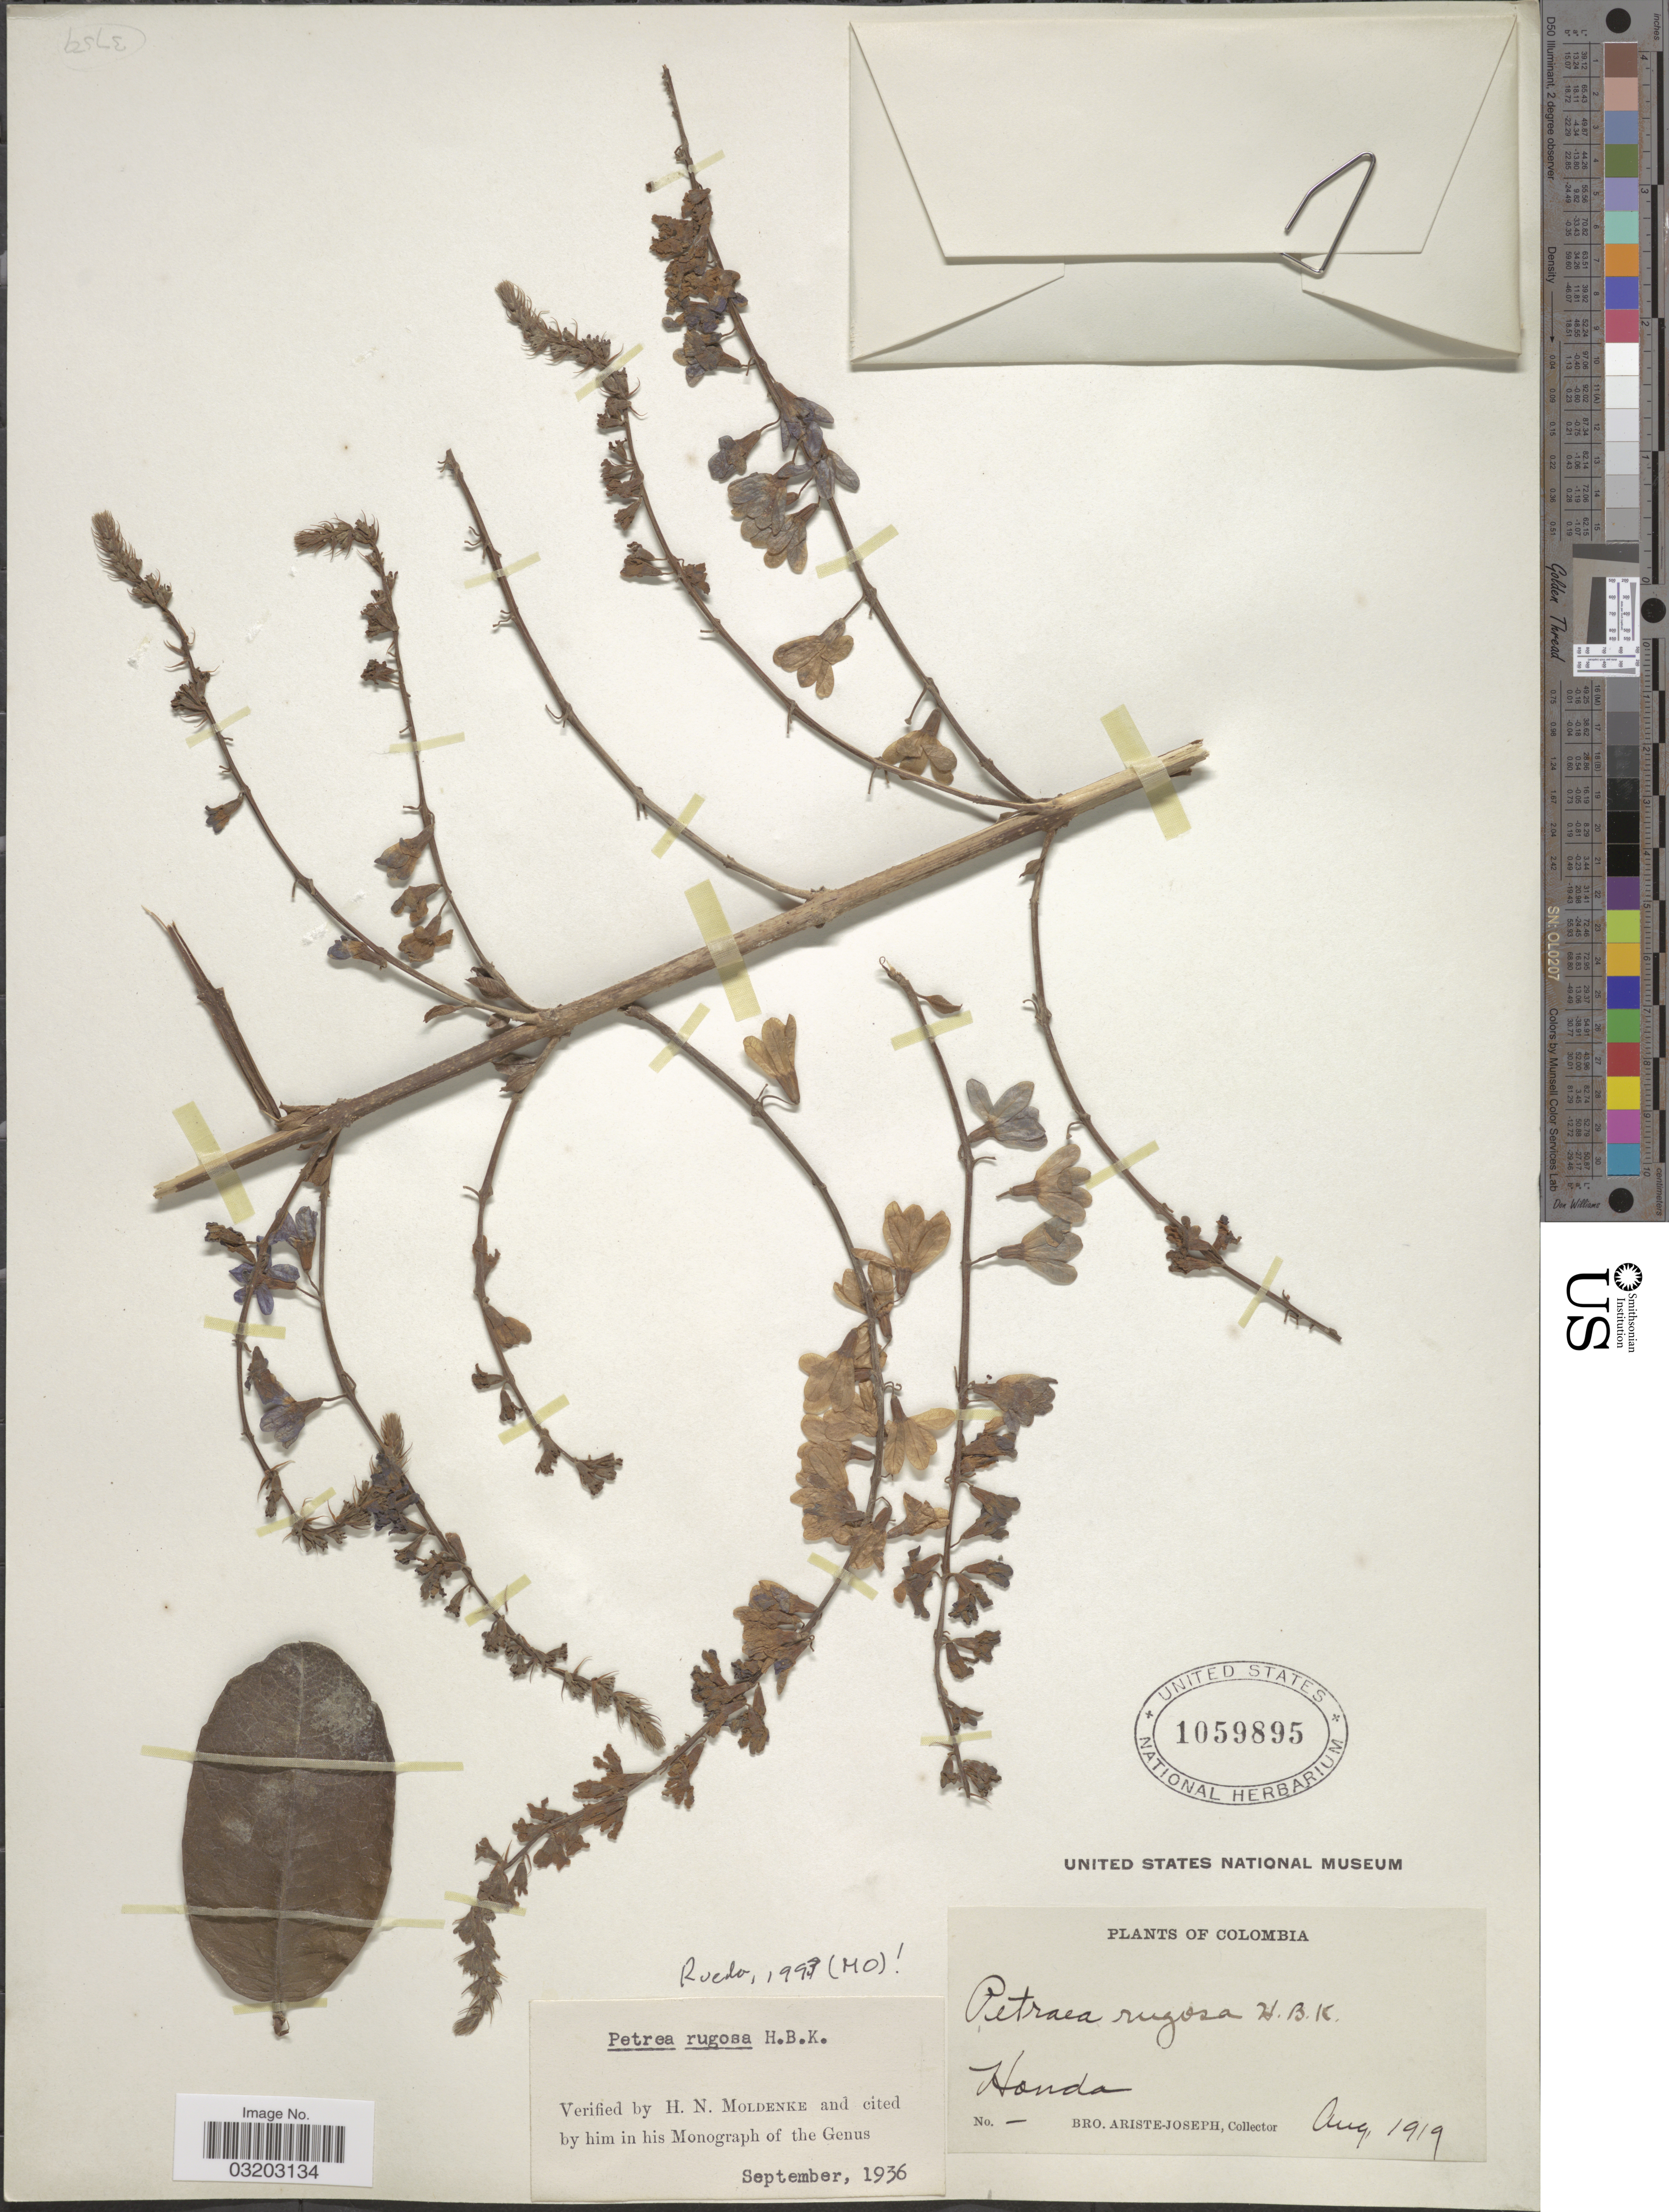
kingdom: Plantae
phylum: Tracheophyta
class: Magnoliopsida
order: Lamiales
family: Verbenaceae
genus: Petrea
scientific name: Petrea rugosa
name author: Kunth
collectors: Bro. Ariste-Joseph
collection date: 1919-08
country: Colombia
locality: Honda.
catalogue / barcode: US 1059895